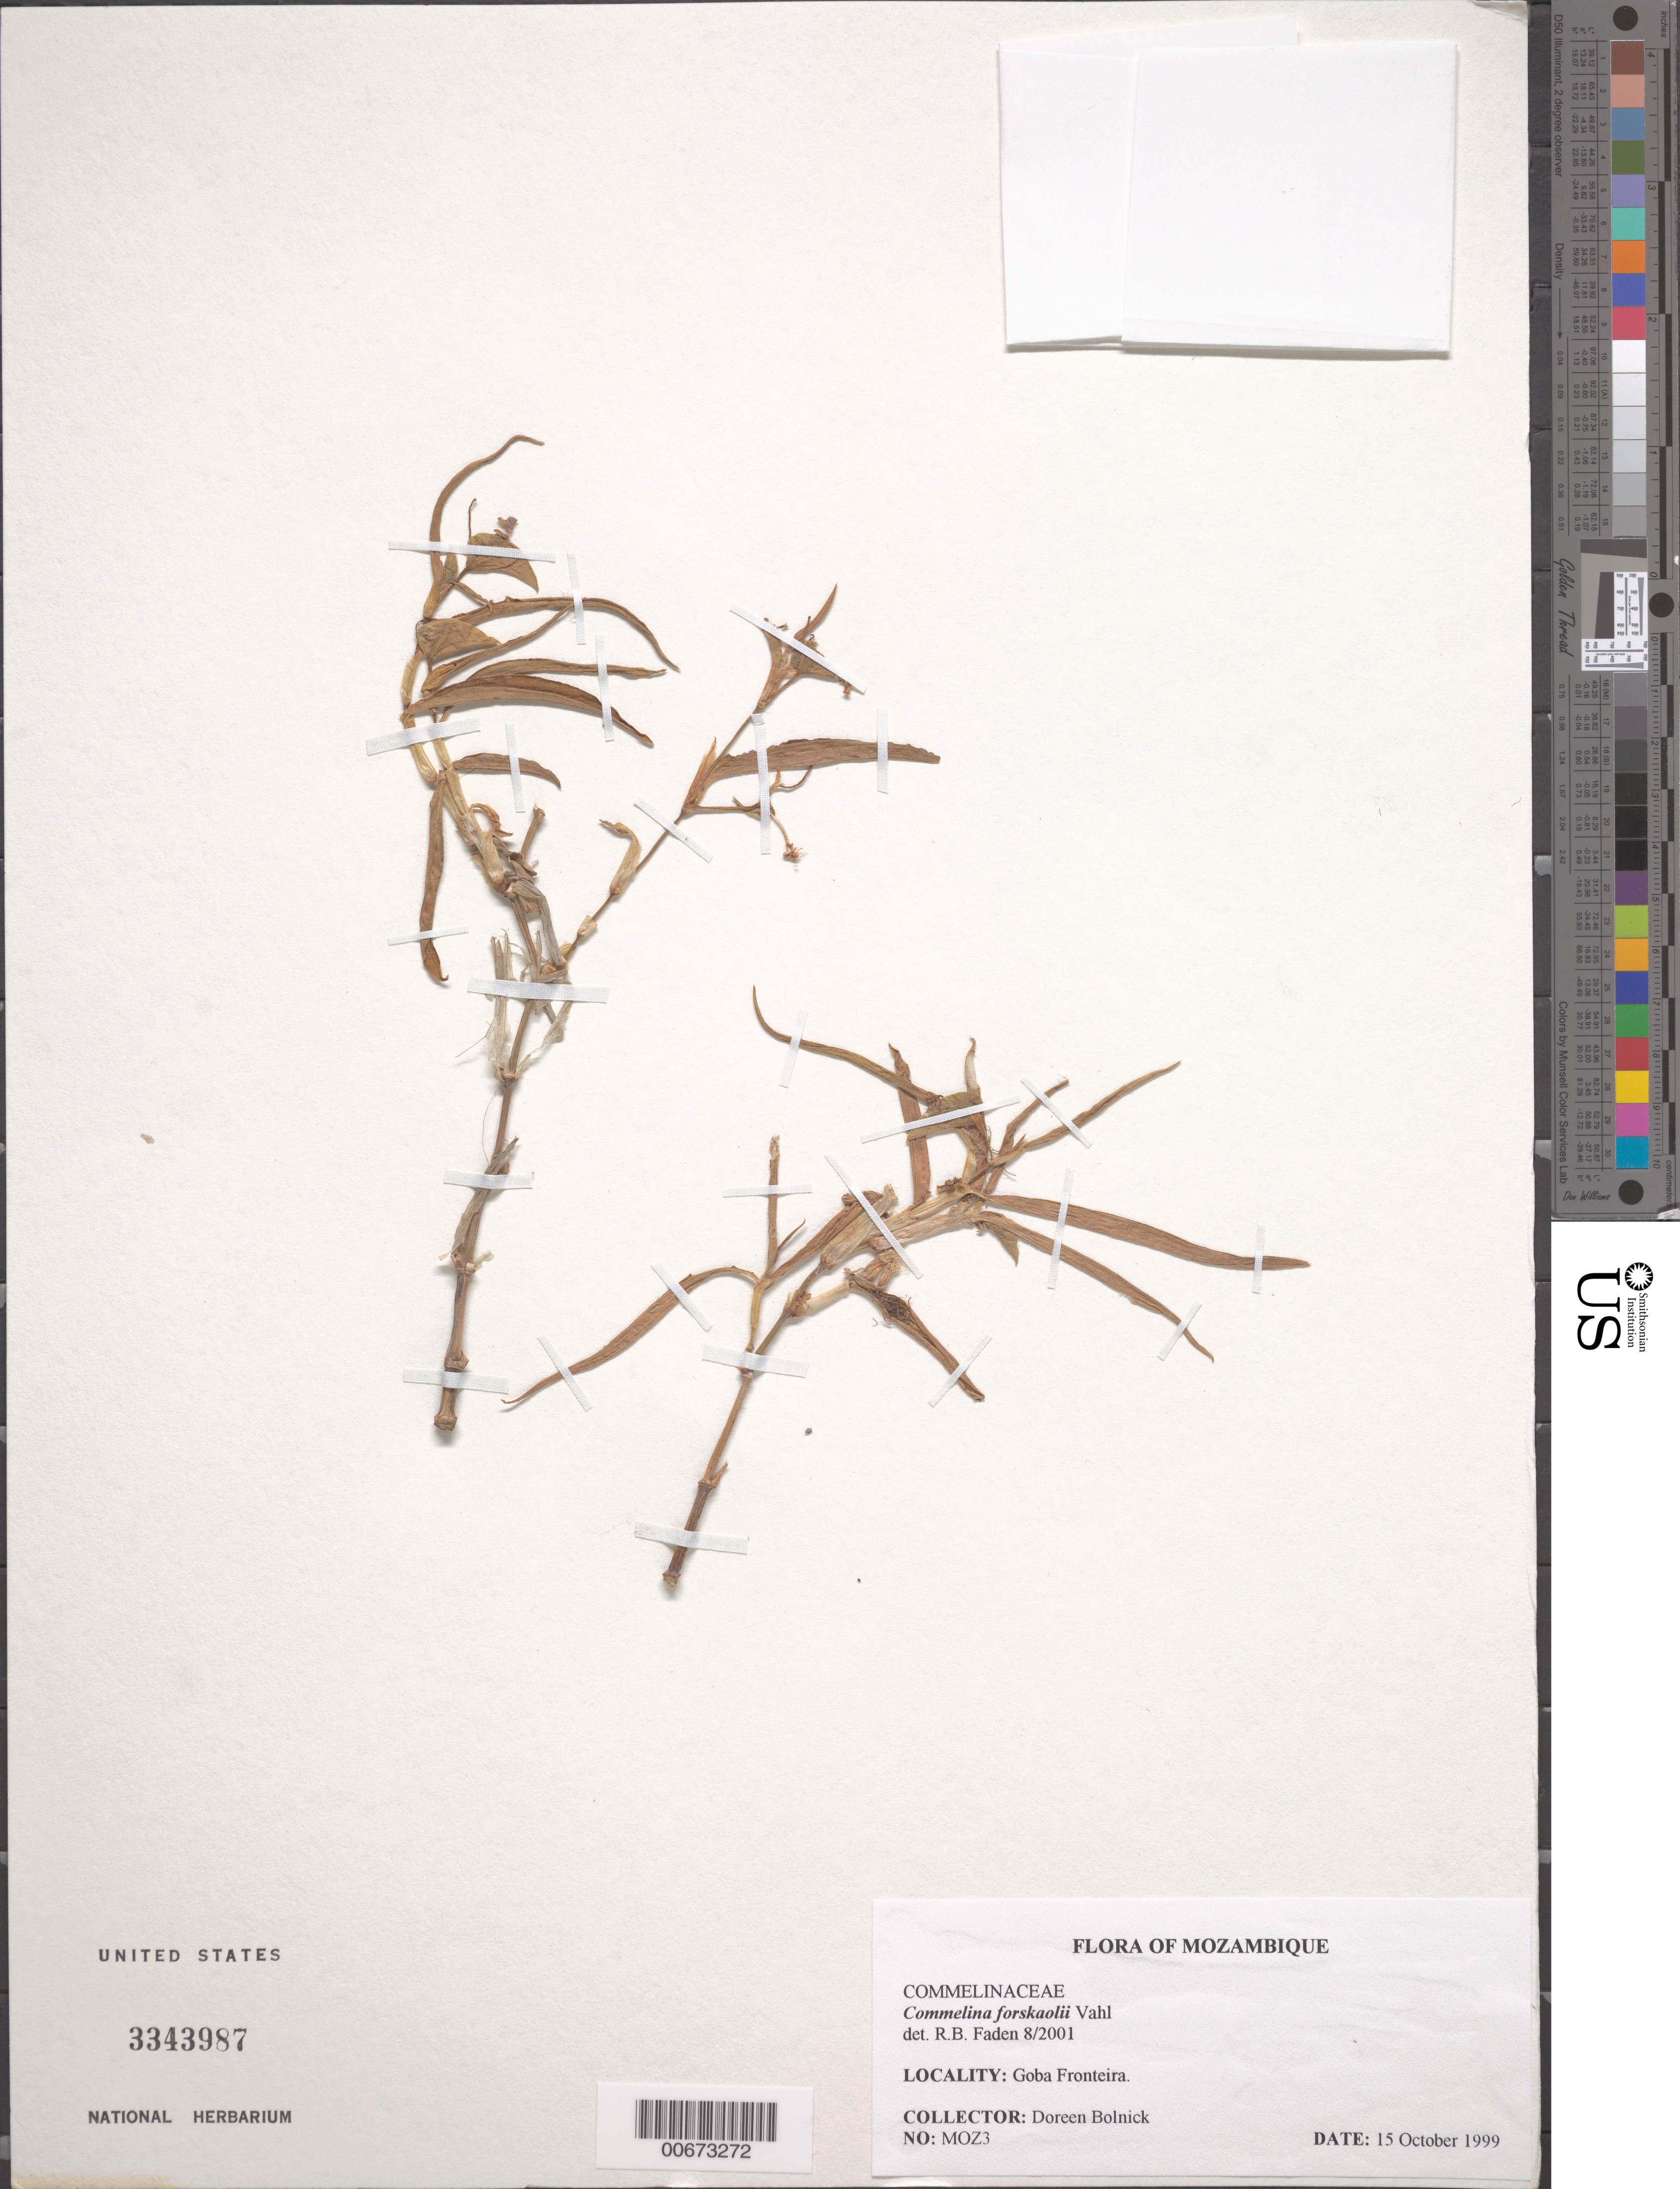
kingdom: Plantae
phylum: Tracheophyta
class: Liliopsida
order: Commelinales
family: Commelinaceae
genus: Commelina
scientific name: Commelina forskaolii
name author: Vahl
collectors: D. Bolnick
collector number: MOZ3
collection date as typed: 15 Oct 1999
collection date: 1999-10-15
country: Mozambique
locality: Goba Fronteira.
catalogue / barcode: US 3343987